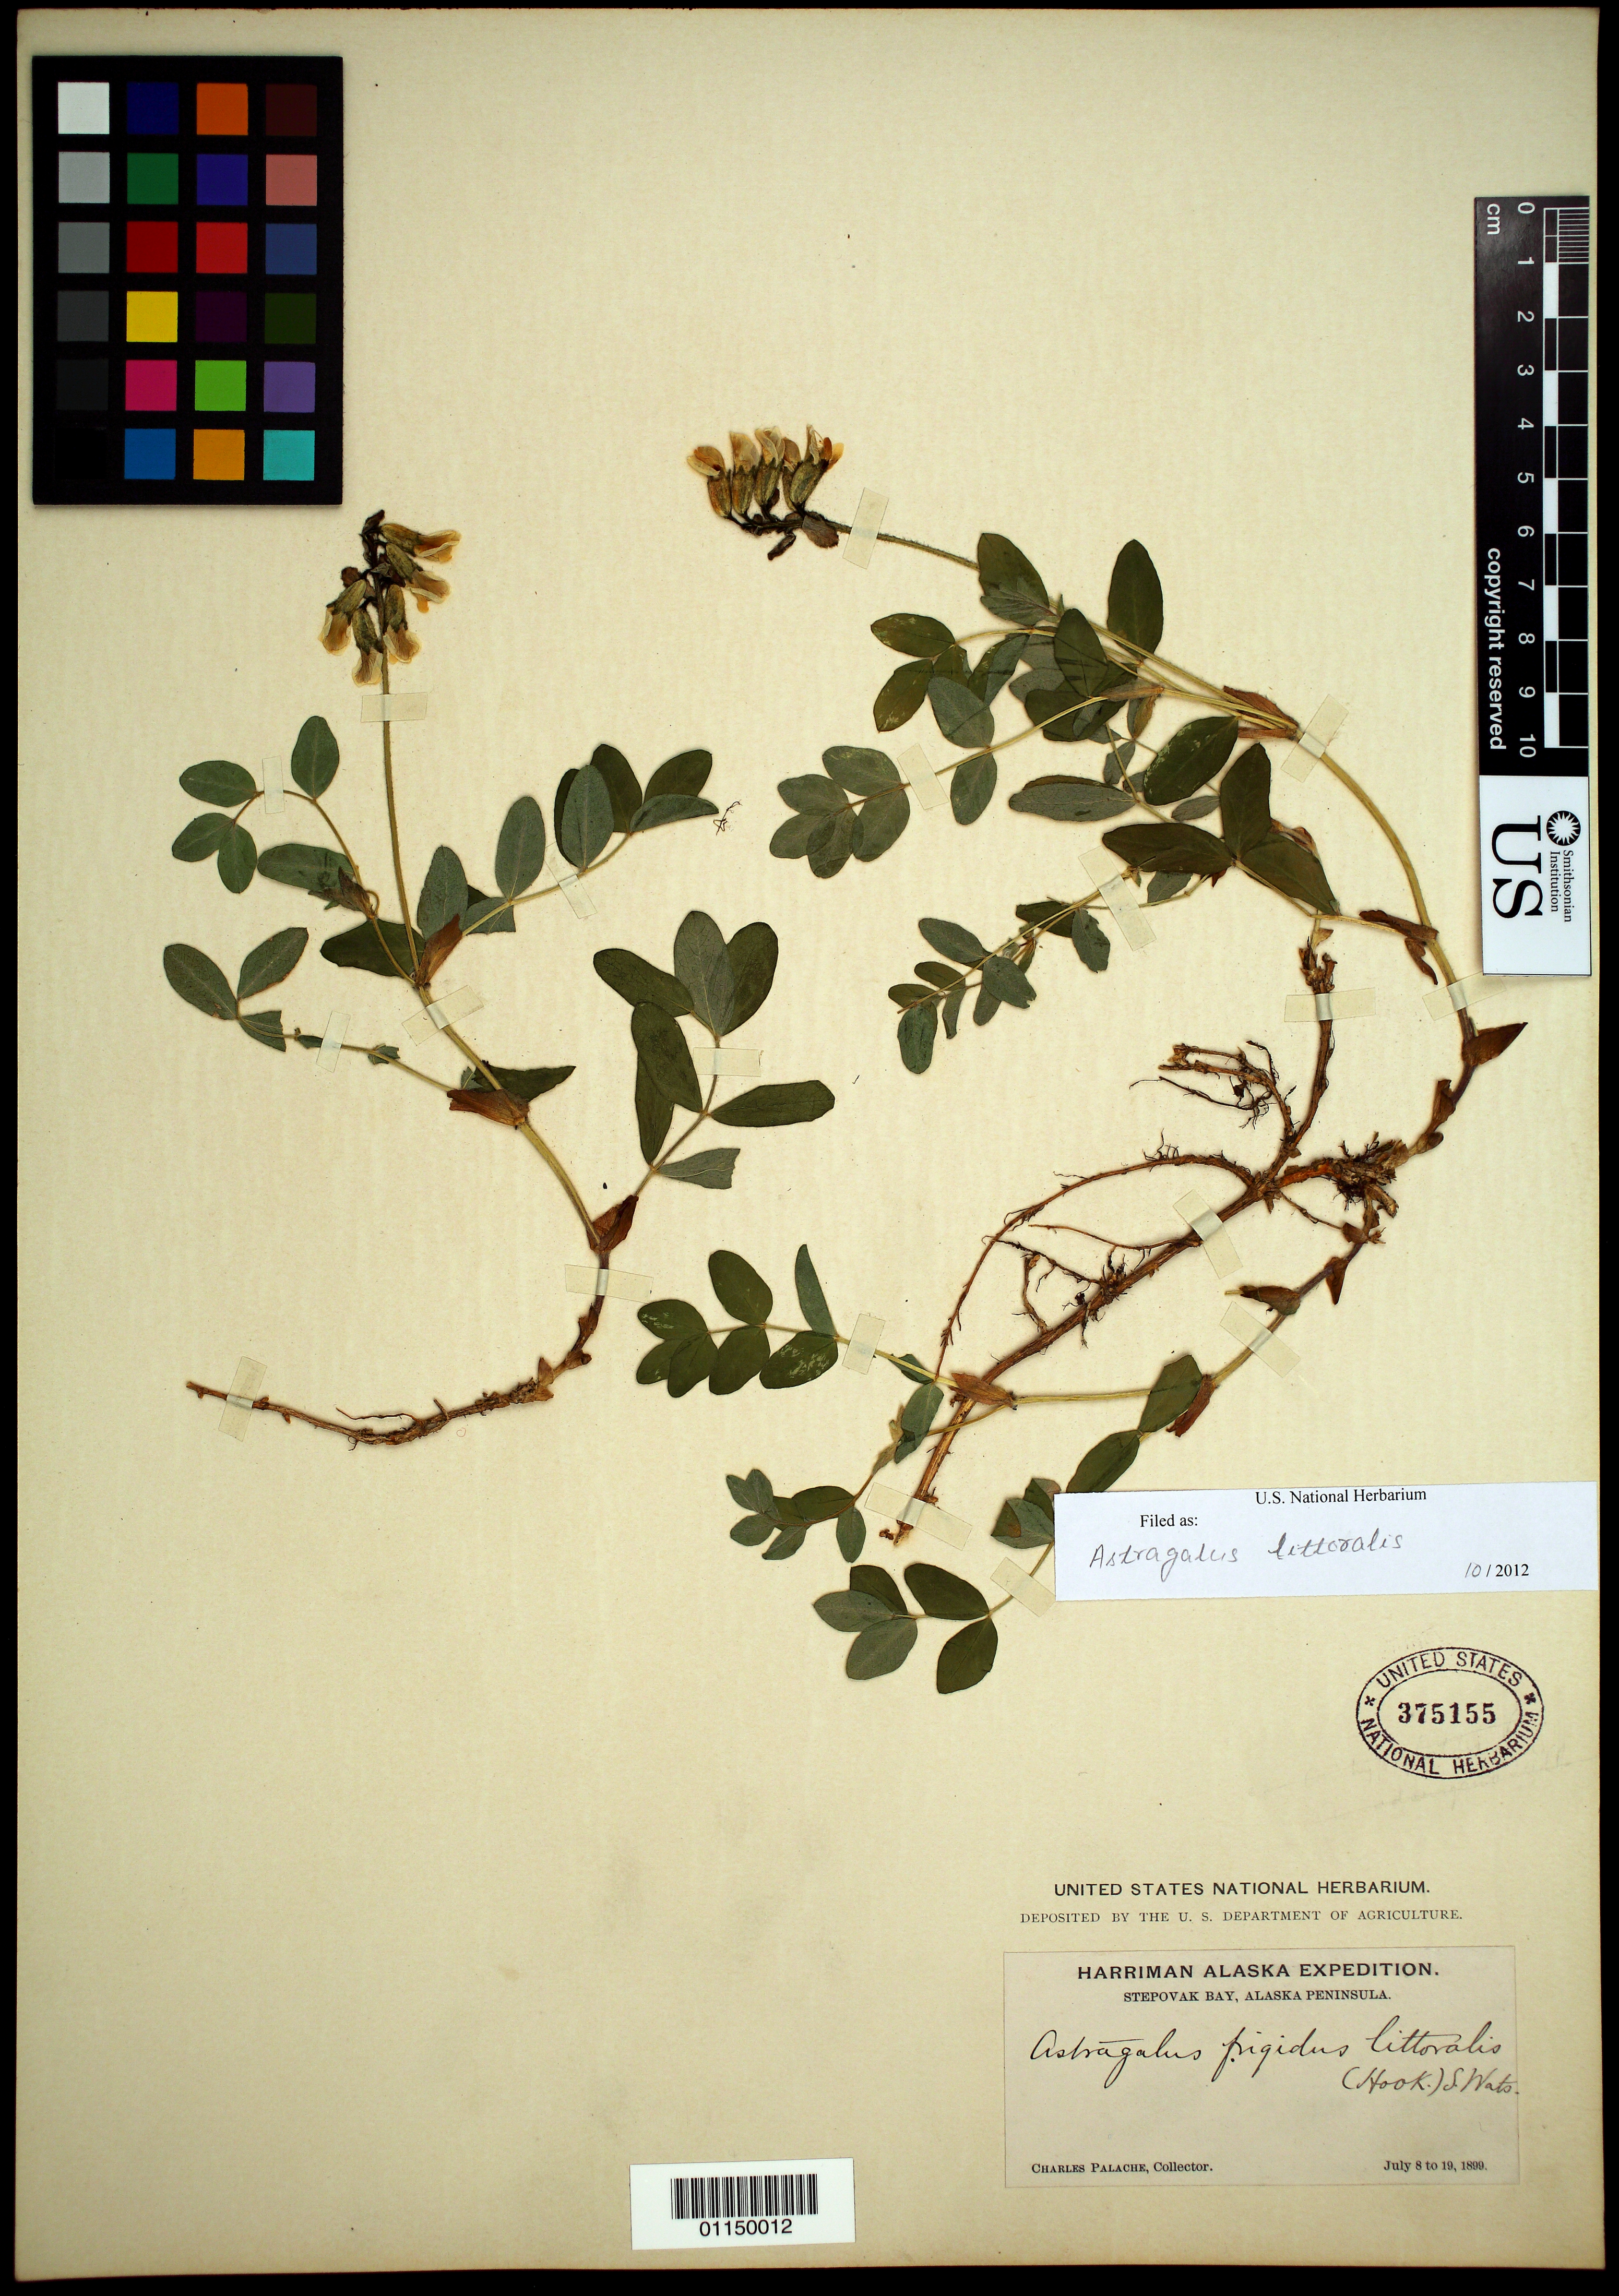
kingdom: Plantae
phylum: Tracheophyta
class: Magnoliopsida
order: Fabales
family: Fabaceae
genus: Astragalus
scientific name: Astragalus littoralis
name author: (Hook.) Coville & Standl. ex Mertie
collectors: C. Palache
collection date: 1899-07-08/1899-07-19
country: United States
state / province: Alaska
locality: Stepovak Bay, Alaska Peninsula.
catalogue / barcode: US 375155